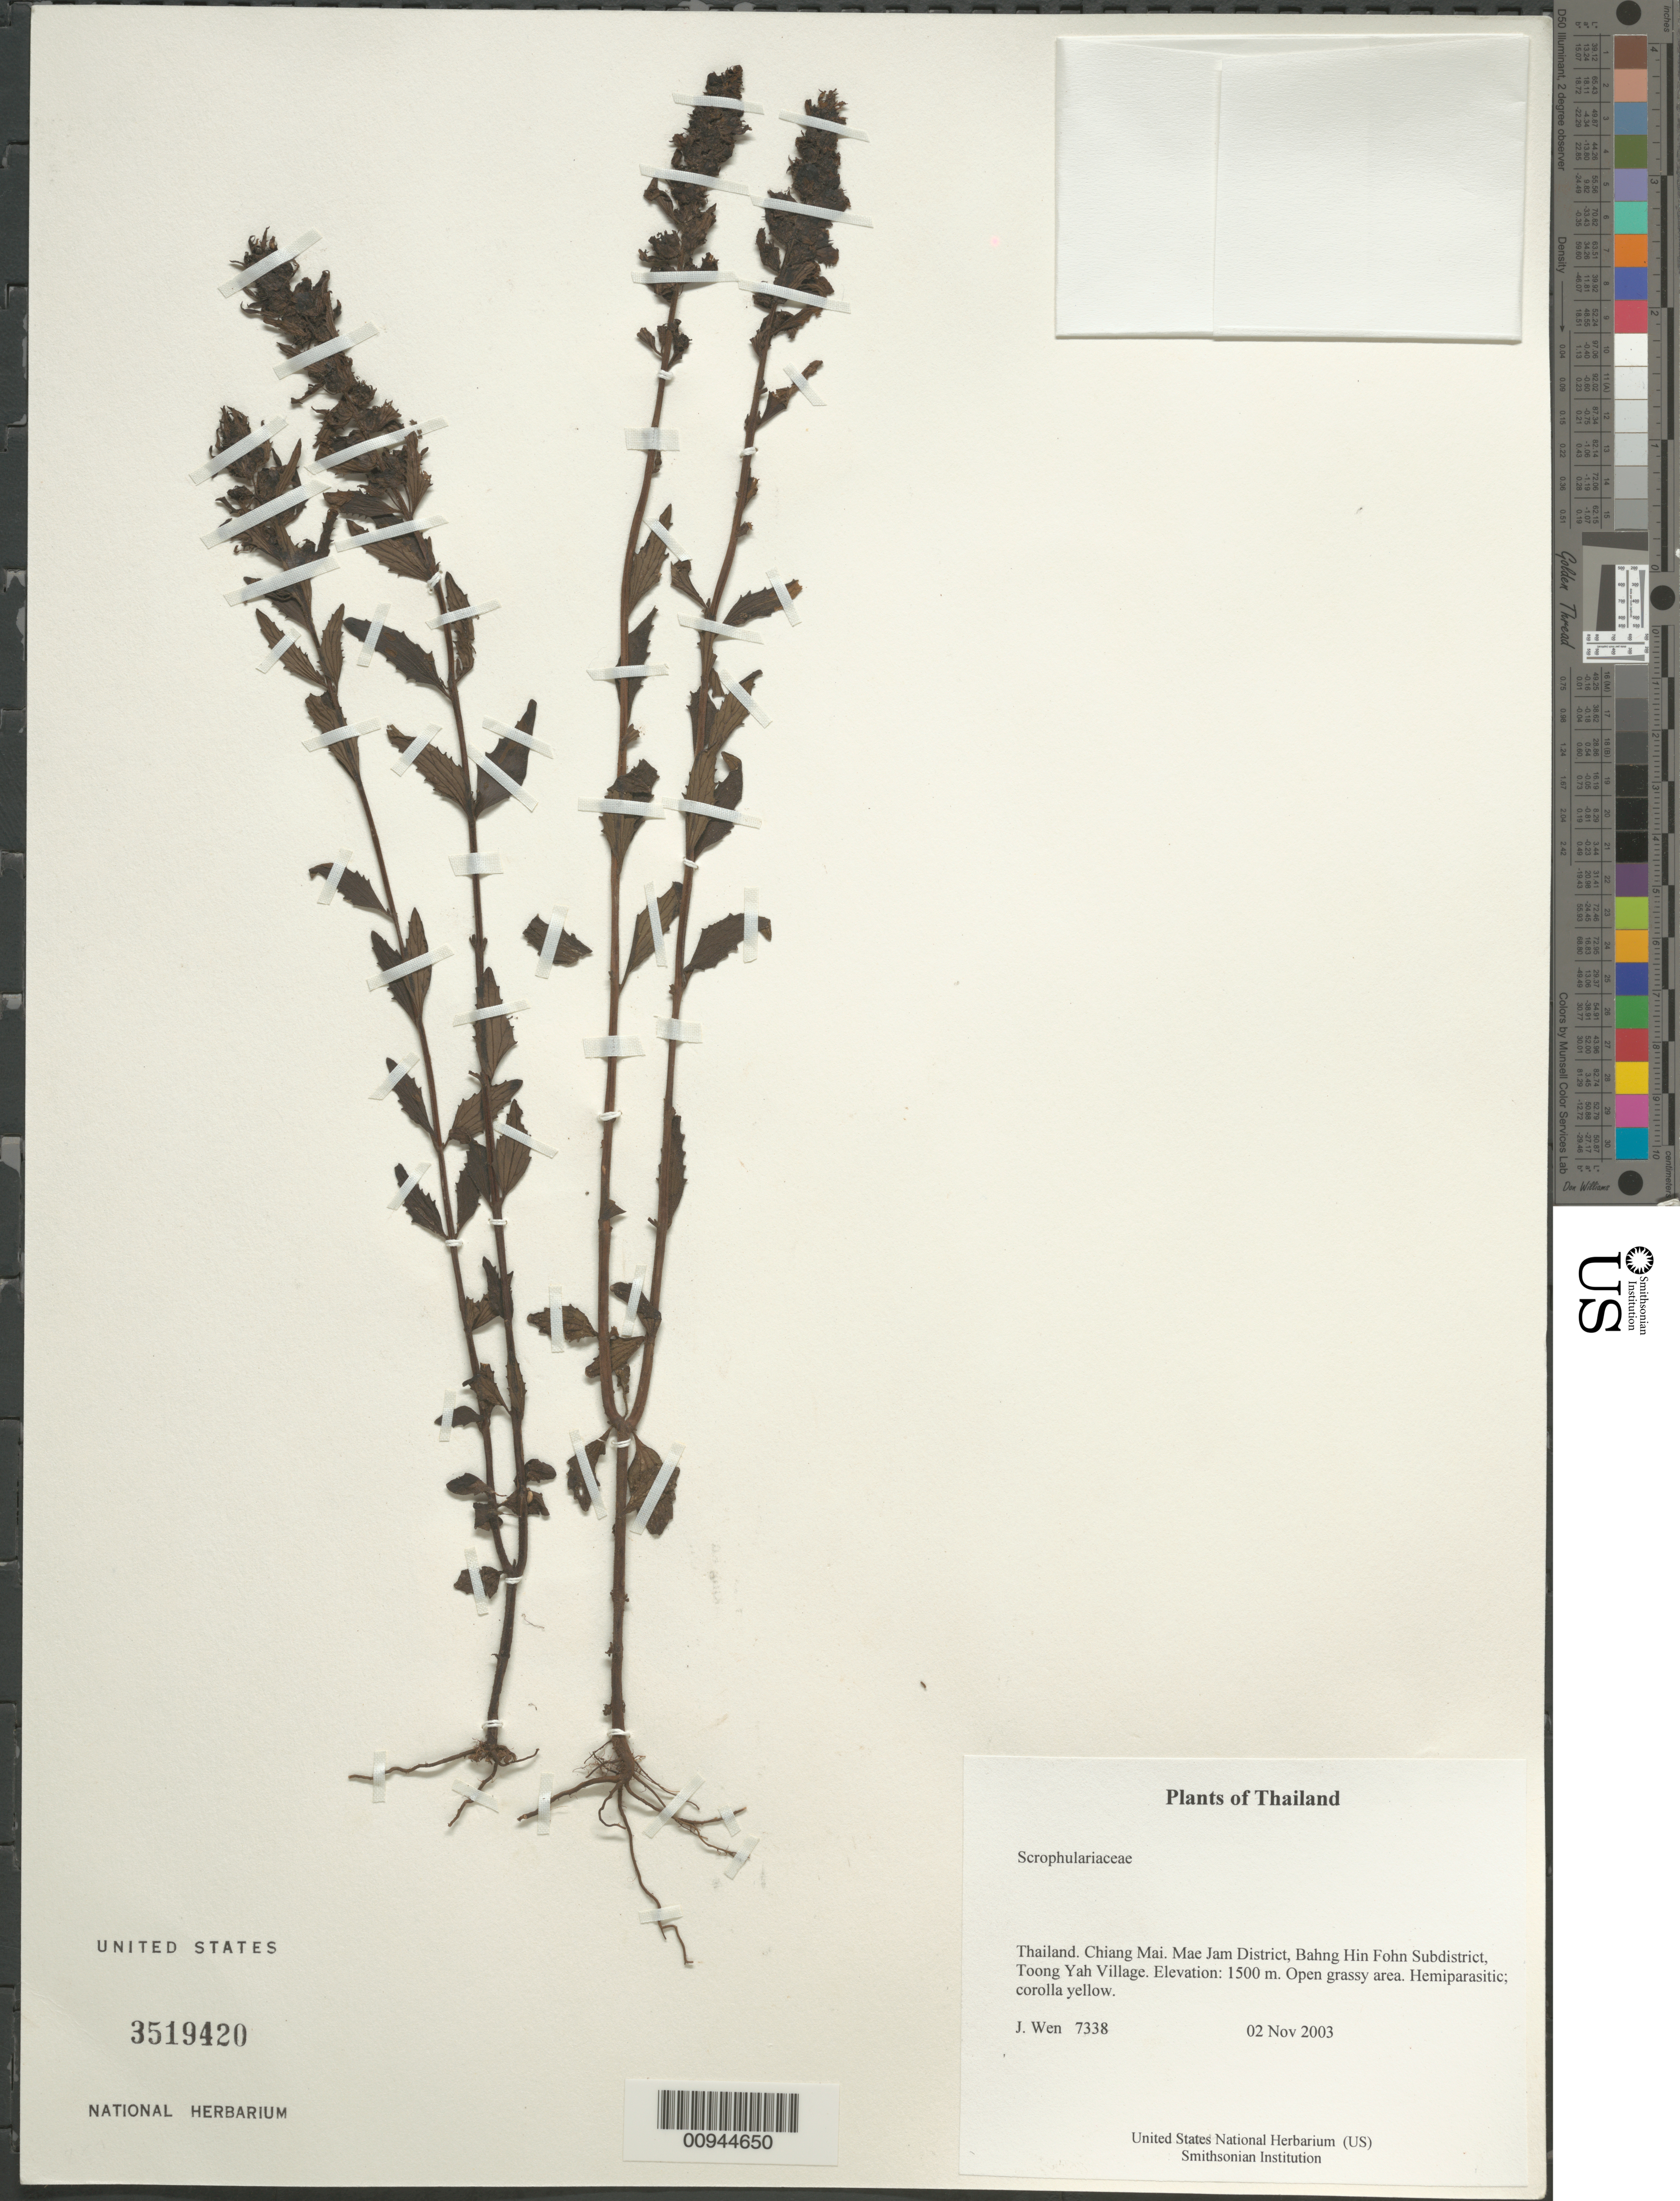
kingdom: Plantae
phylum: Tracheophyta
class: Magnoliopsida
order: Lamiales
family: Scrophulariaceae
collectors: J. Wen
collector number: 7338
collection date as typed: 02 Nov 2003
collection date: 2003-11-02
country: Thailand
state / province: Chiang Mai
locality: Mae Jam District, Bahng Hin Fohn Subdistrict, Toong Yah Village.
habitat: Open grassy area.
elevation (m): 1500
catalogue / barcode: US 3519420